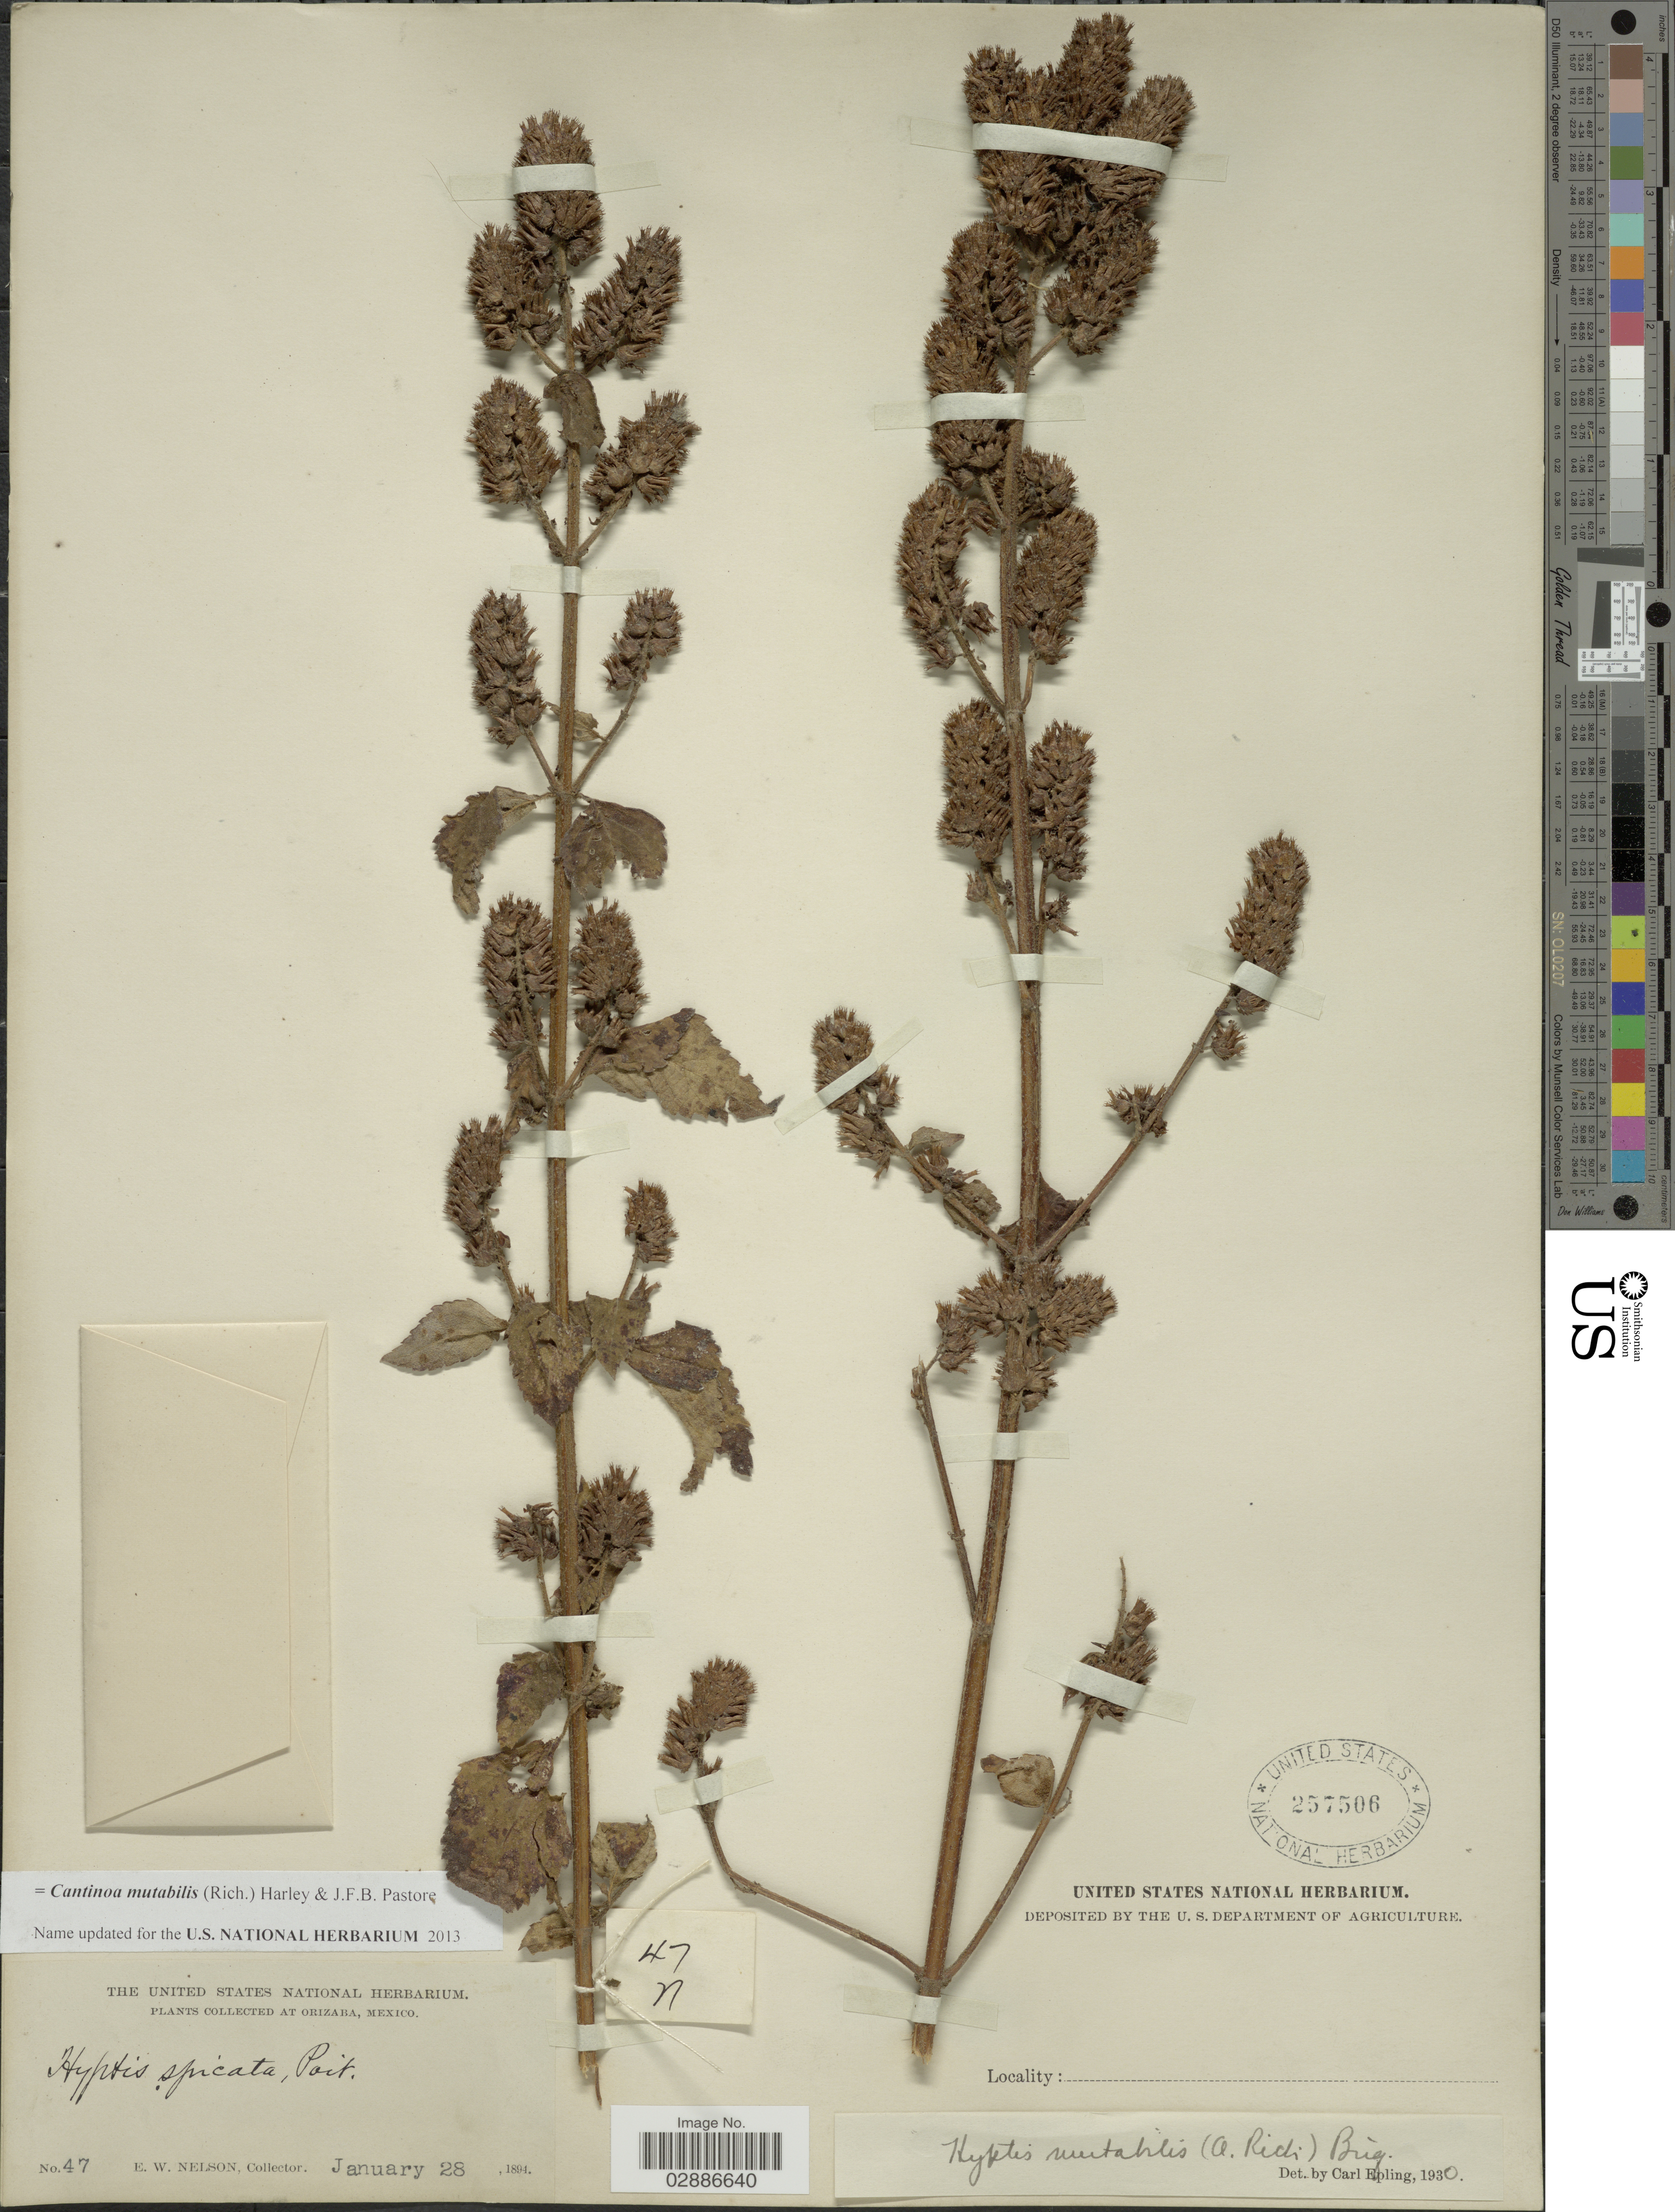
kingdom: Plantae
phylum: Tracheophyta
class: Magnoliopsida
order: Lamiales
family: Lamiaceae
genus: Cantinoa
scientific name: Cantinoa mutabilis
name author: (Epling) Harley & J.F.B. Pastore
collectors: E. W. Nelson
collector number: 47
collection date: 1894-01-28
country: Mexico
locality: At Orizaba.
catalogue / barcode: US 257506